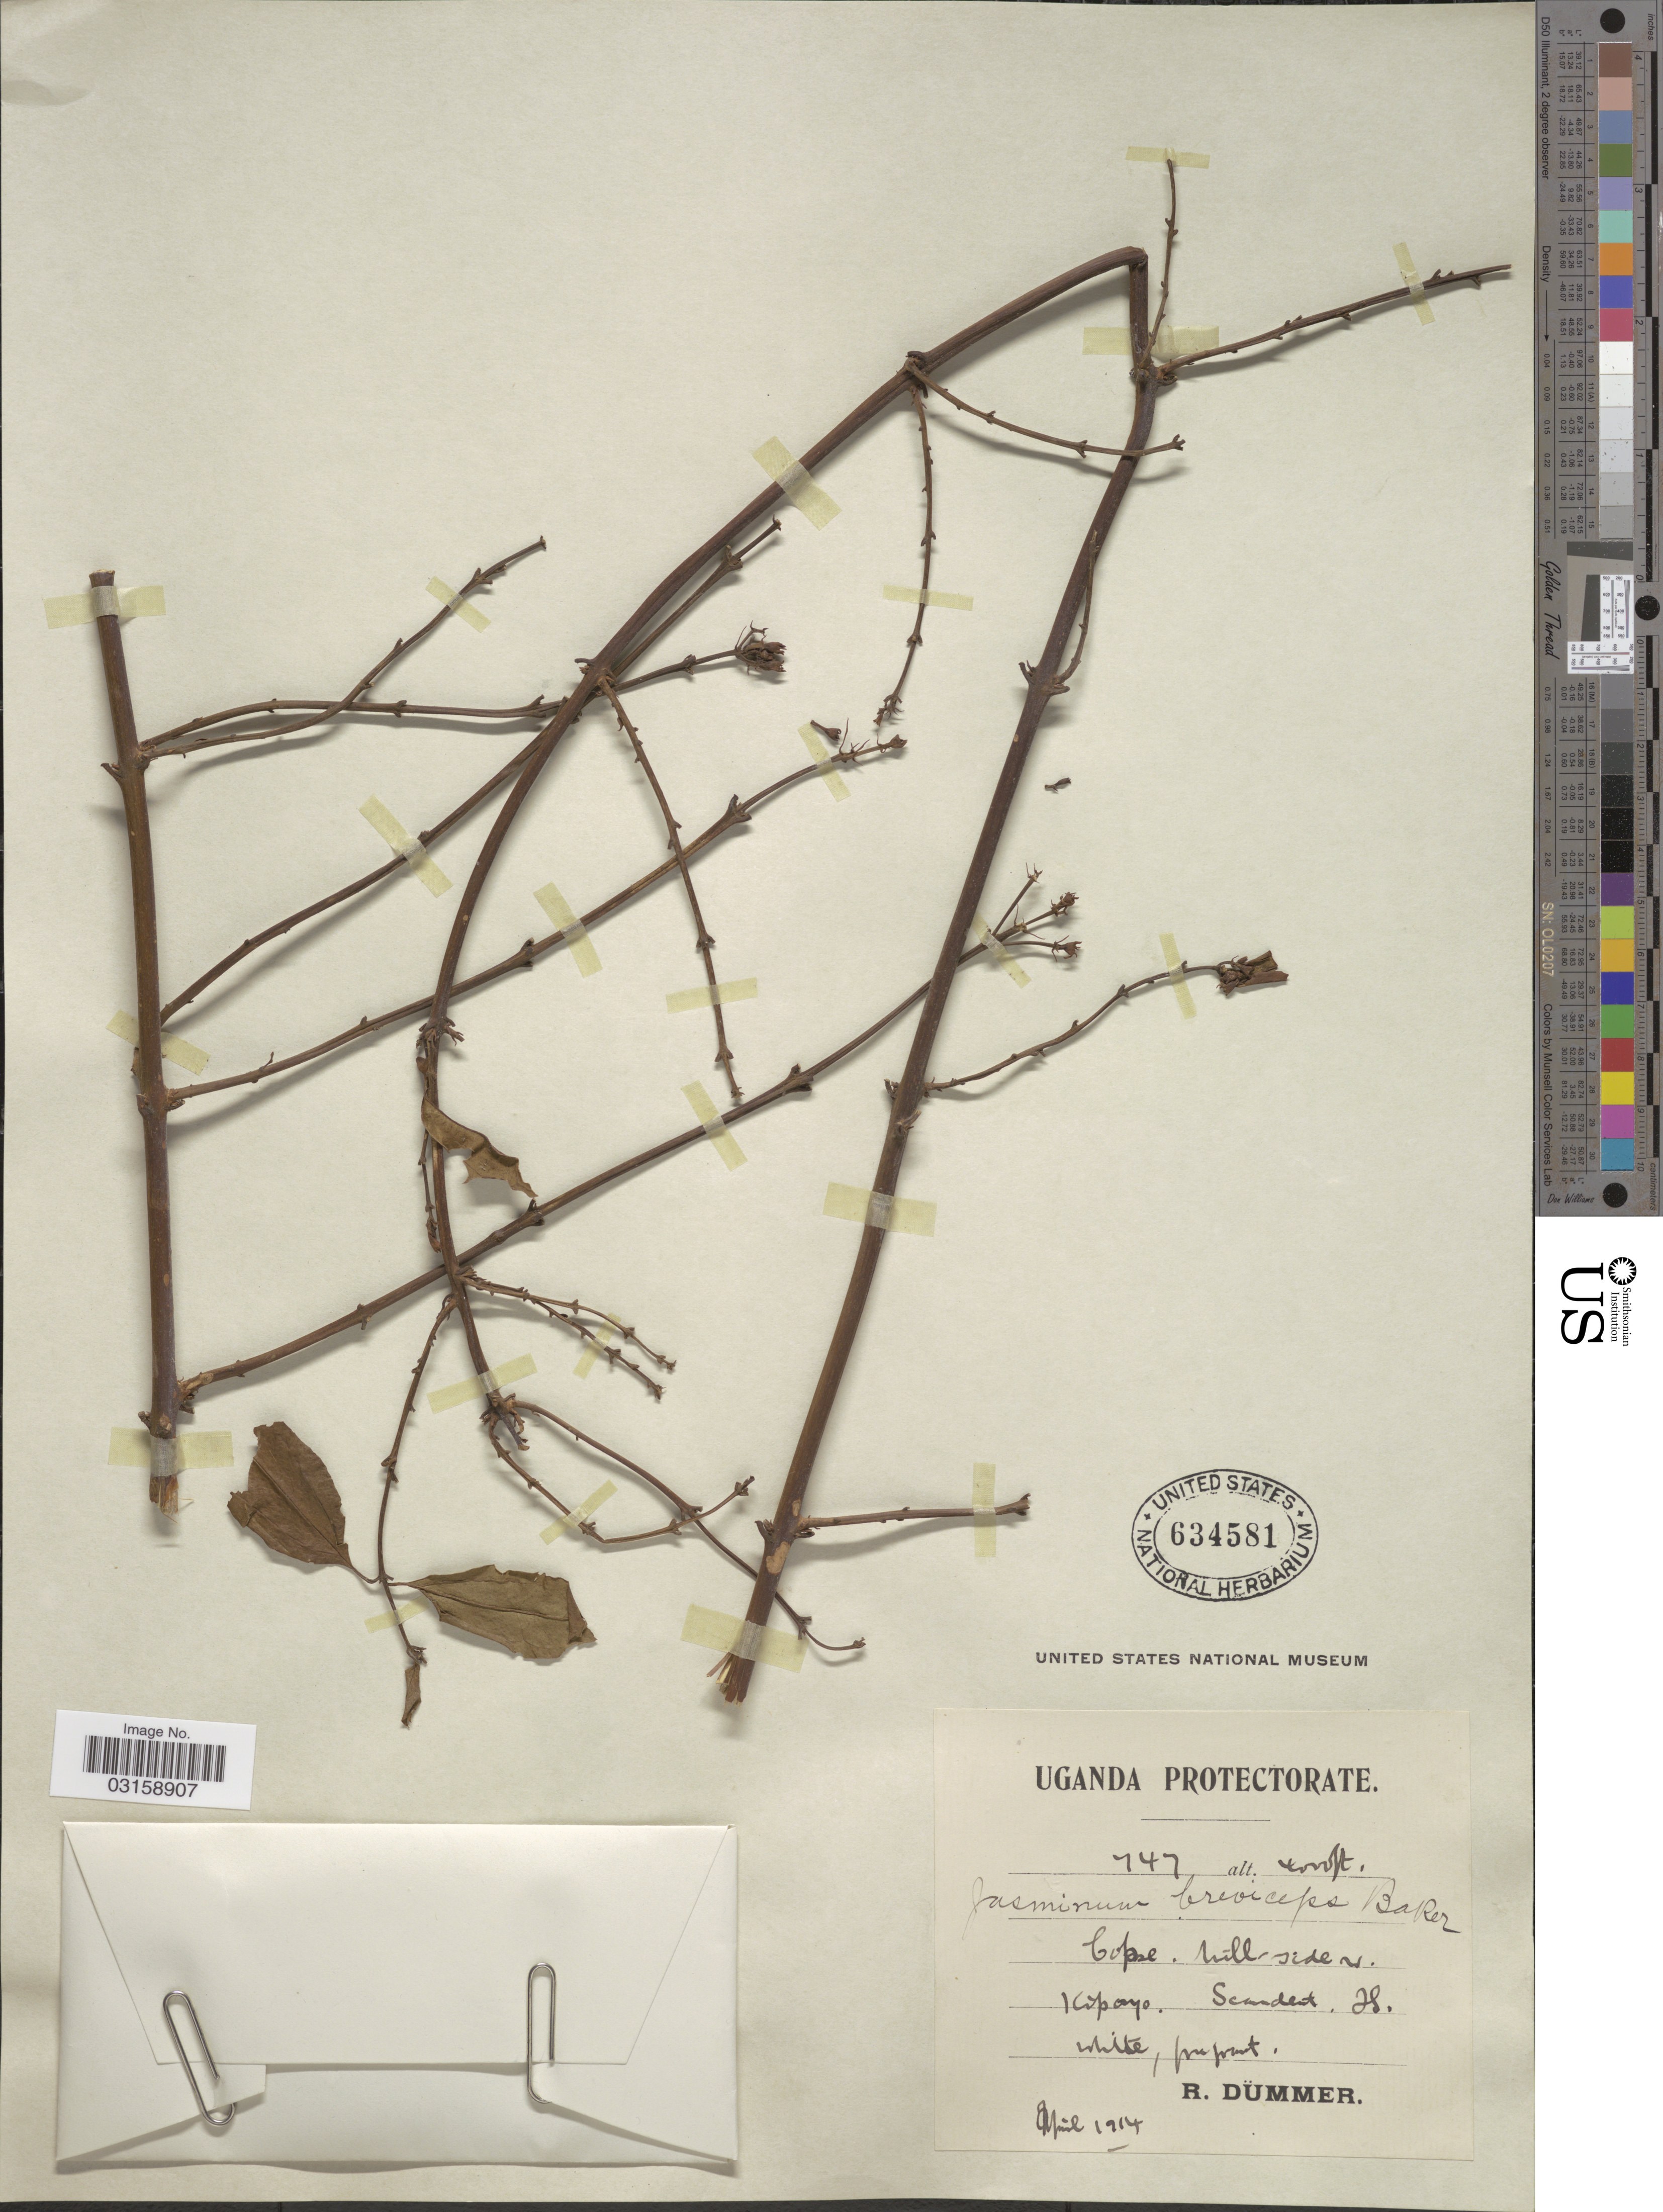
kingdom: Plantae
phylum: Tracheophyta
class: Magnoliopsida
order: Lamiales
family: Oleaceae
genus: Jasminum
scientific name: Jasminum breviceps Baker ined.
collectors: R. A. Dümmer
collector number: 747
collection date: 1914-04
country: Uganda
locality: Uganda Protectorate. Kipayo.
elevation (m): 1219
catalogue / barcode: US 634581